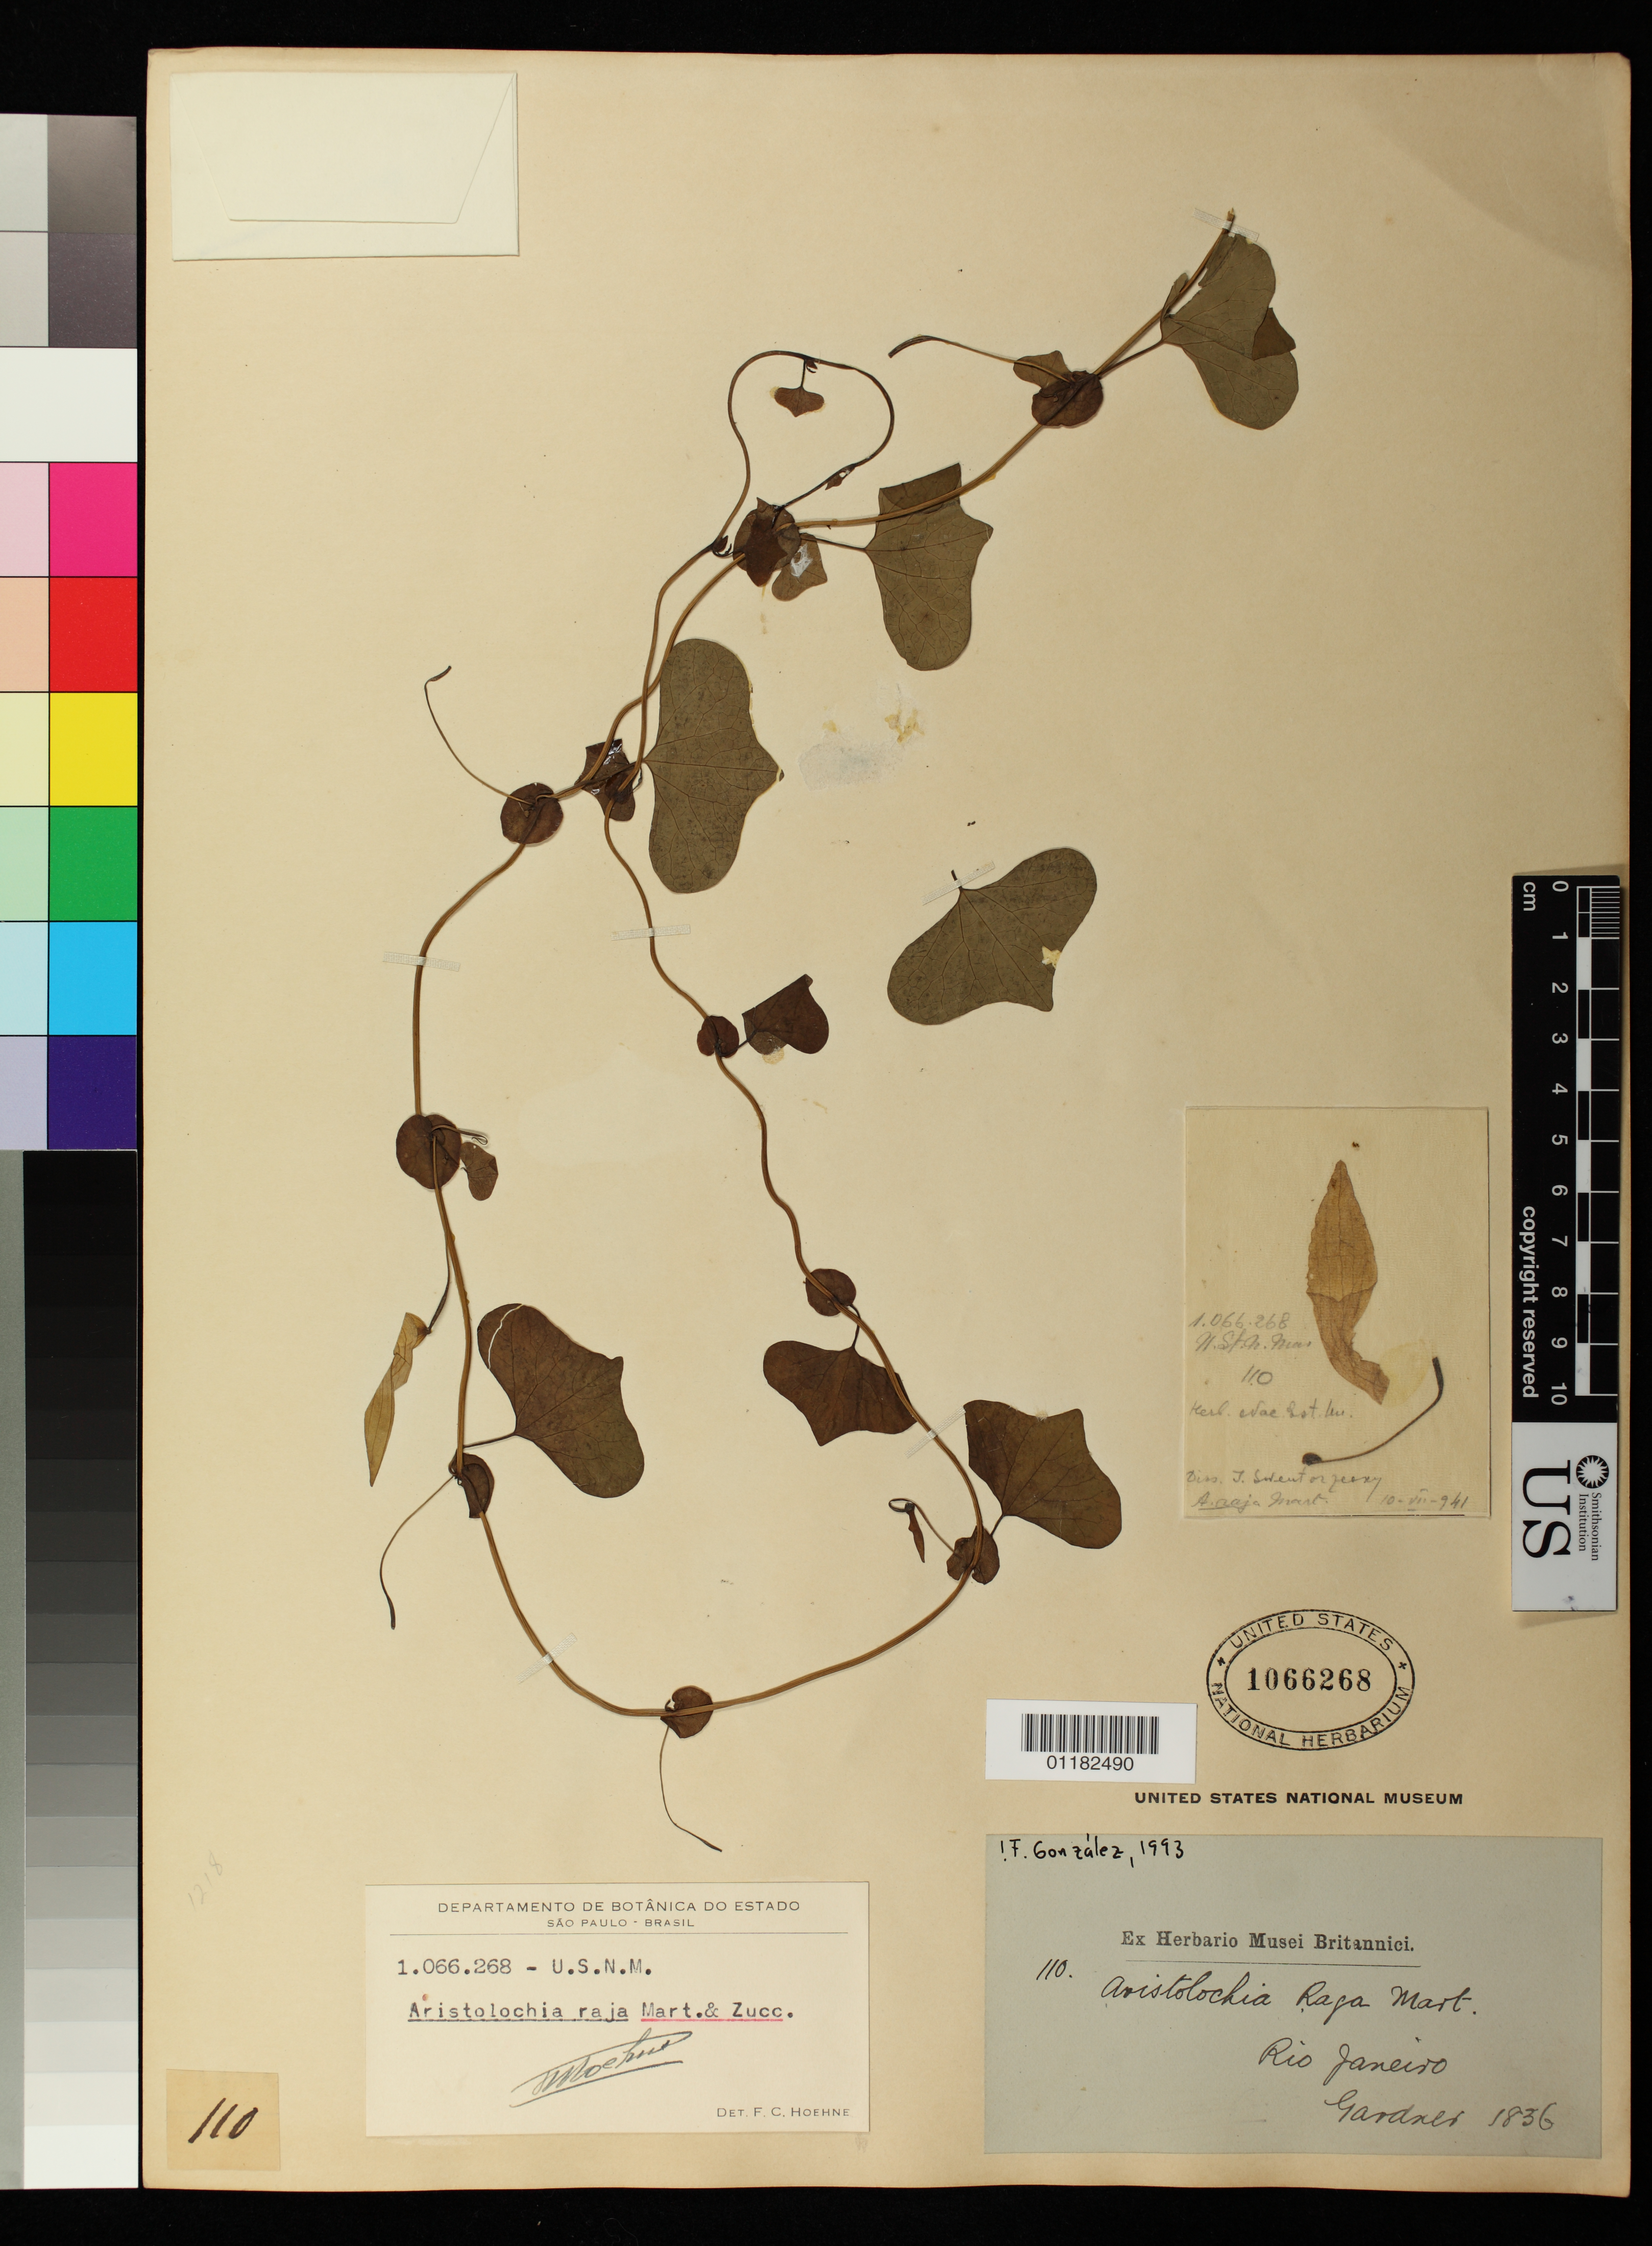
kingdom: Plantae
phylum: Tracheophyta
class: Magnoliopsida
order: Piperales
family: Aristolochiaceae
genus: Aristolochia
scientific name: Aristolochia raja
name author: Mart. & Zucc.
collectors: G. Gardner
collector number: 110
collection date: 1836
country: Brazil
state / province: Rio de Janeiro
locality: Rio Janeiro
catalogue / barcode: US 1066268